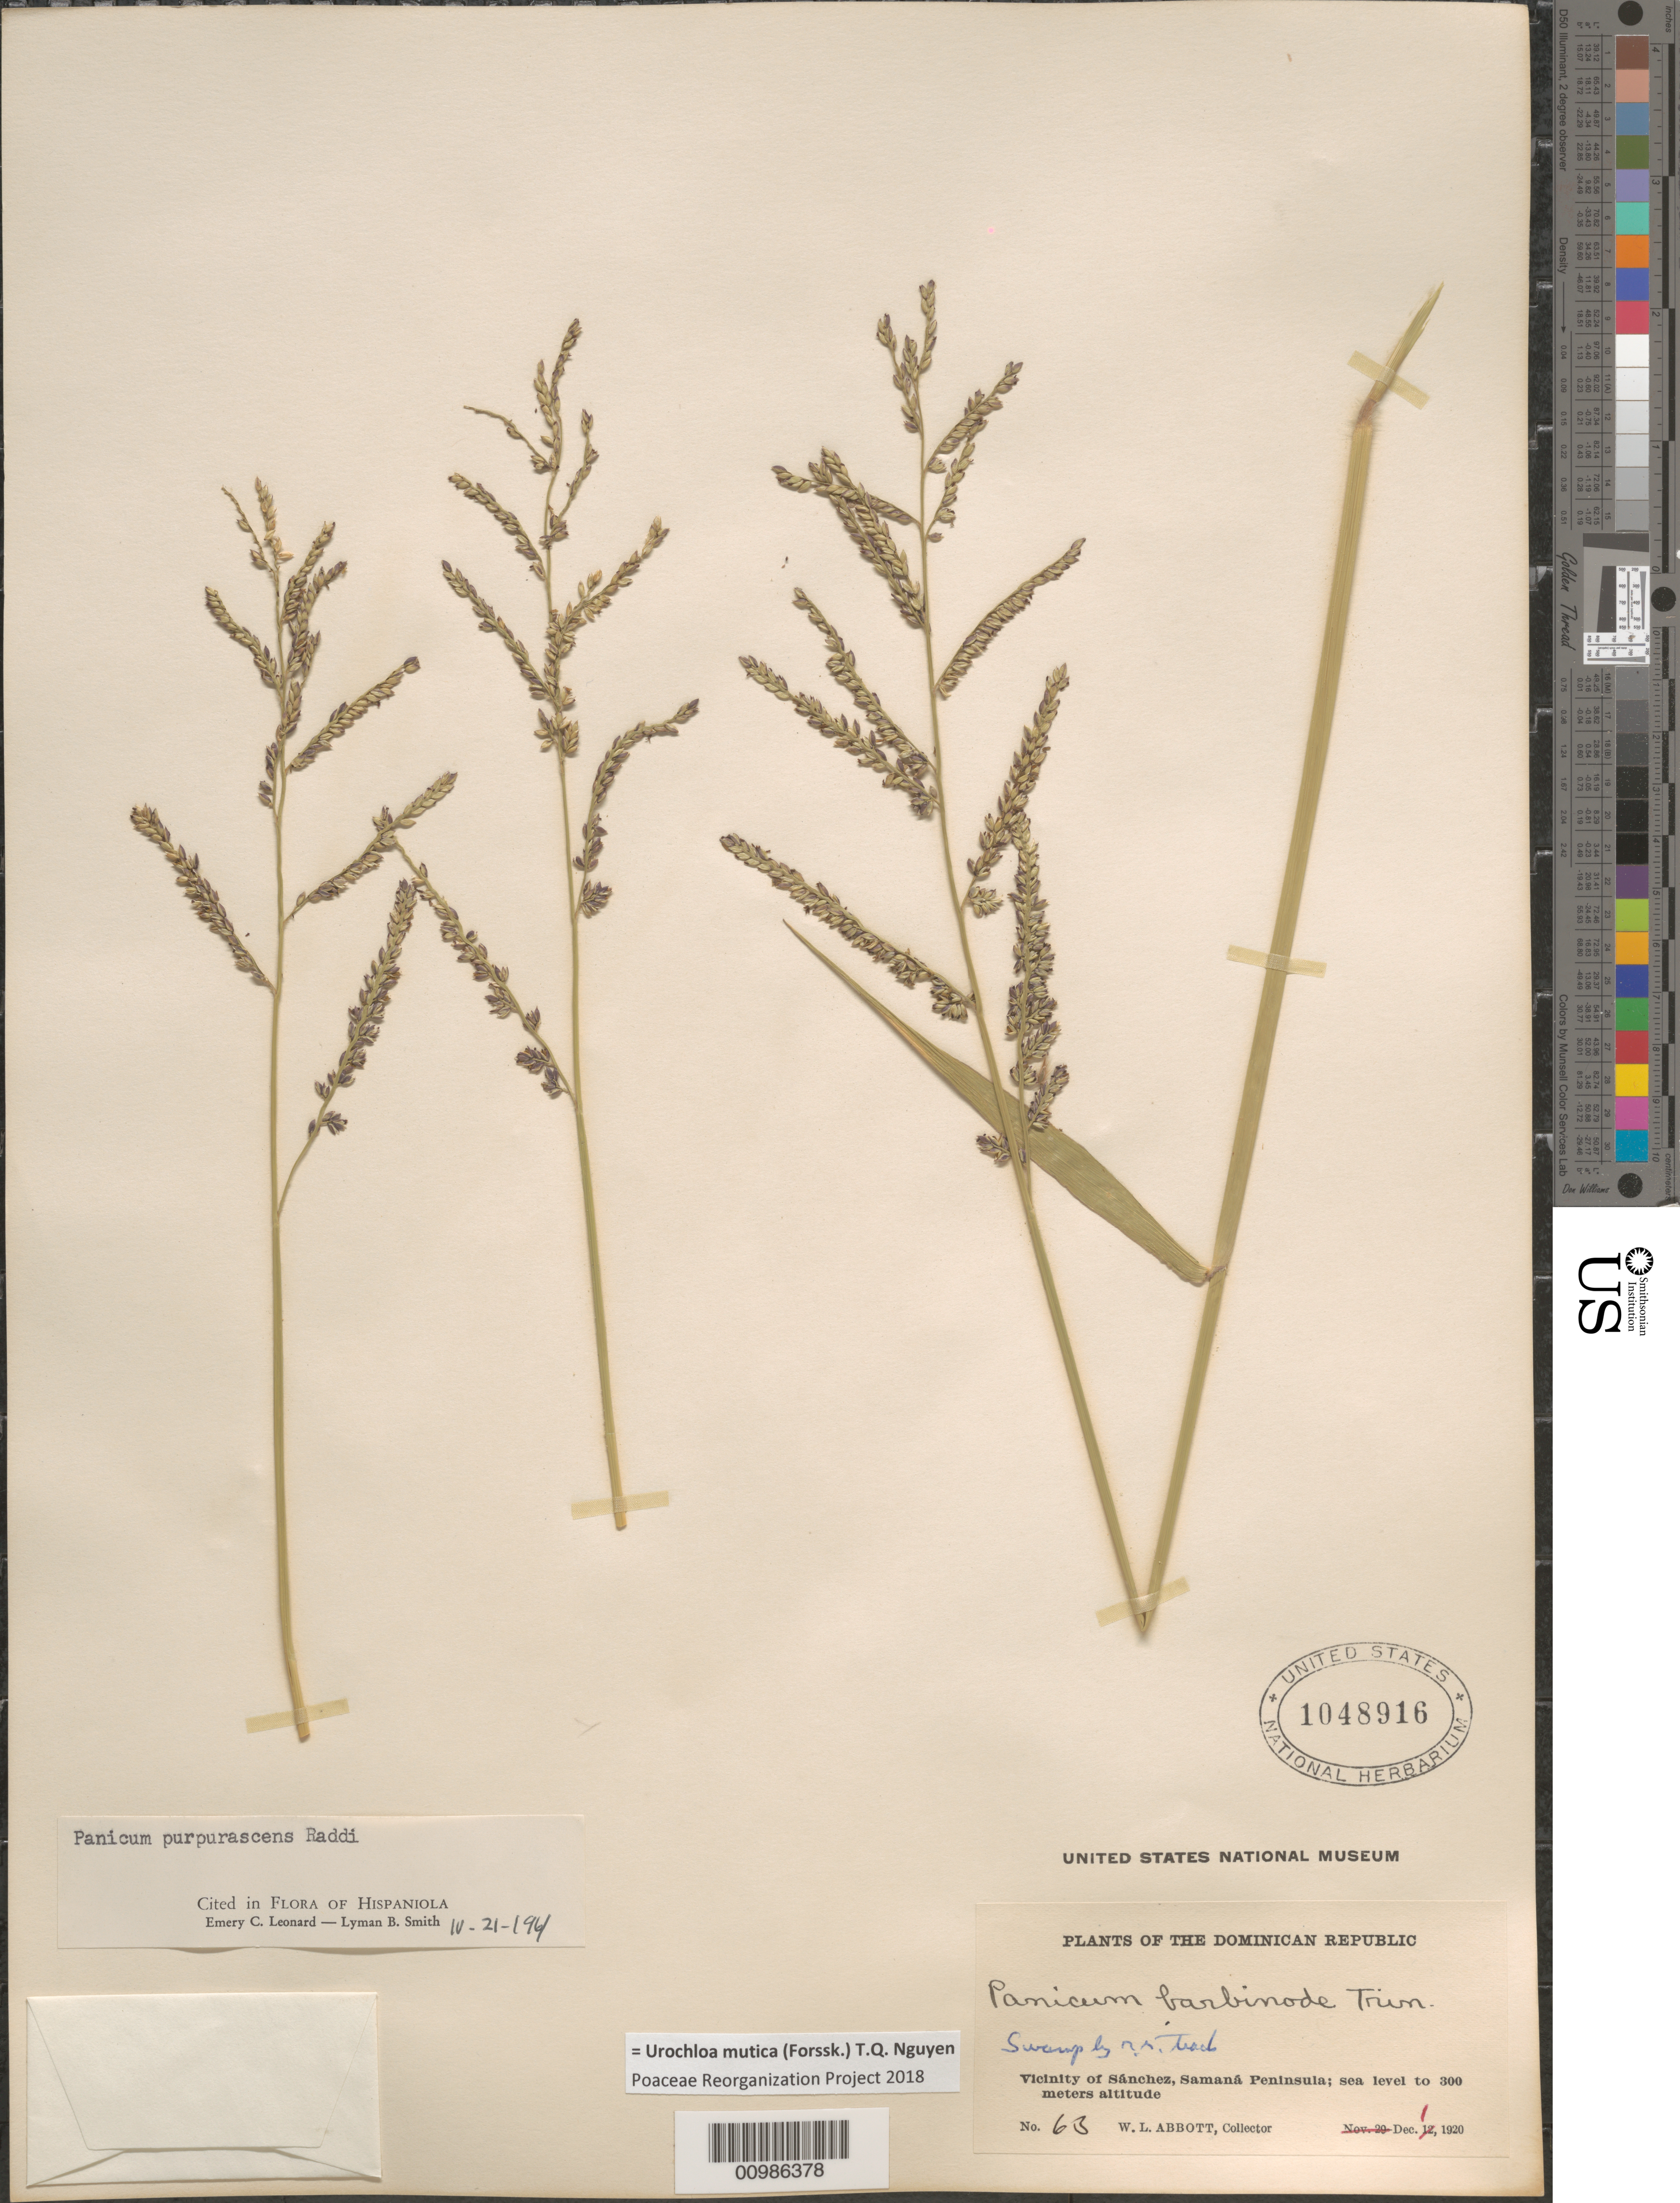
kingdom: Plantae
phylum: Tracheophyta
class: Liliopsida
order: Poales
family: Poaceae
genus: Brachiaria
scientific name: Brachiaria mutica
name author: (Forssk.) Stapf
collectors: W. L. Abbott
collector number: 63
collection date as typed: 01 Dec 1920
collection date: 1920-12-01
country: Dominican Republic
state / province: Samaná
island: Hispaniola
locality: Samana Peninsula, Vicinity Sanchez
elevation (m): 0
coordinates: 0 N, 0 E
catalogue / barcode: US 1048916